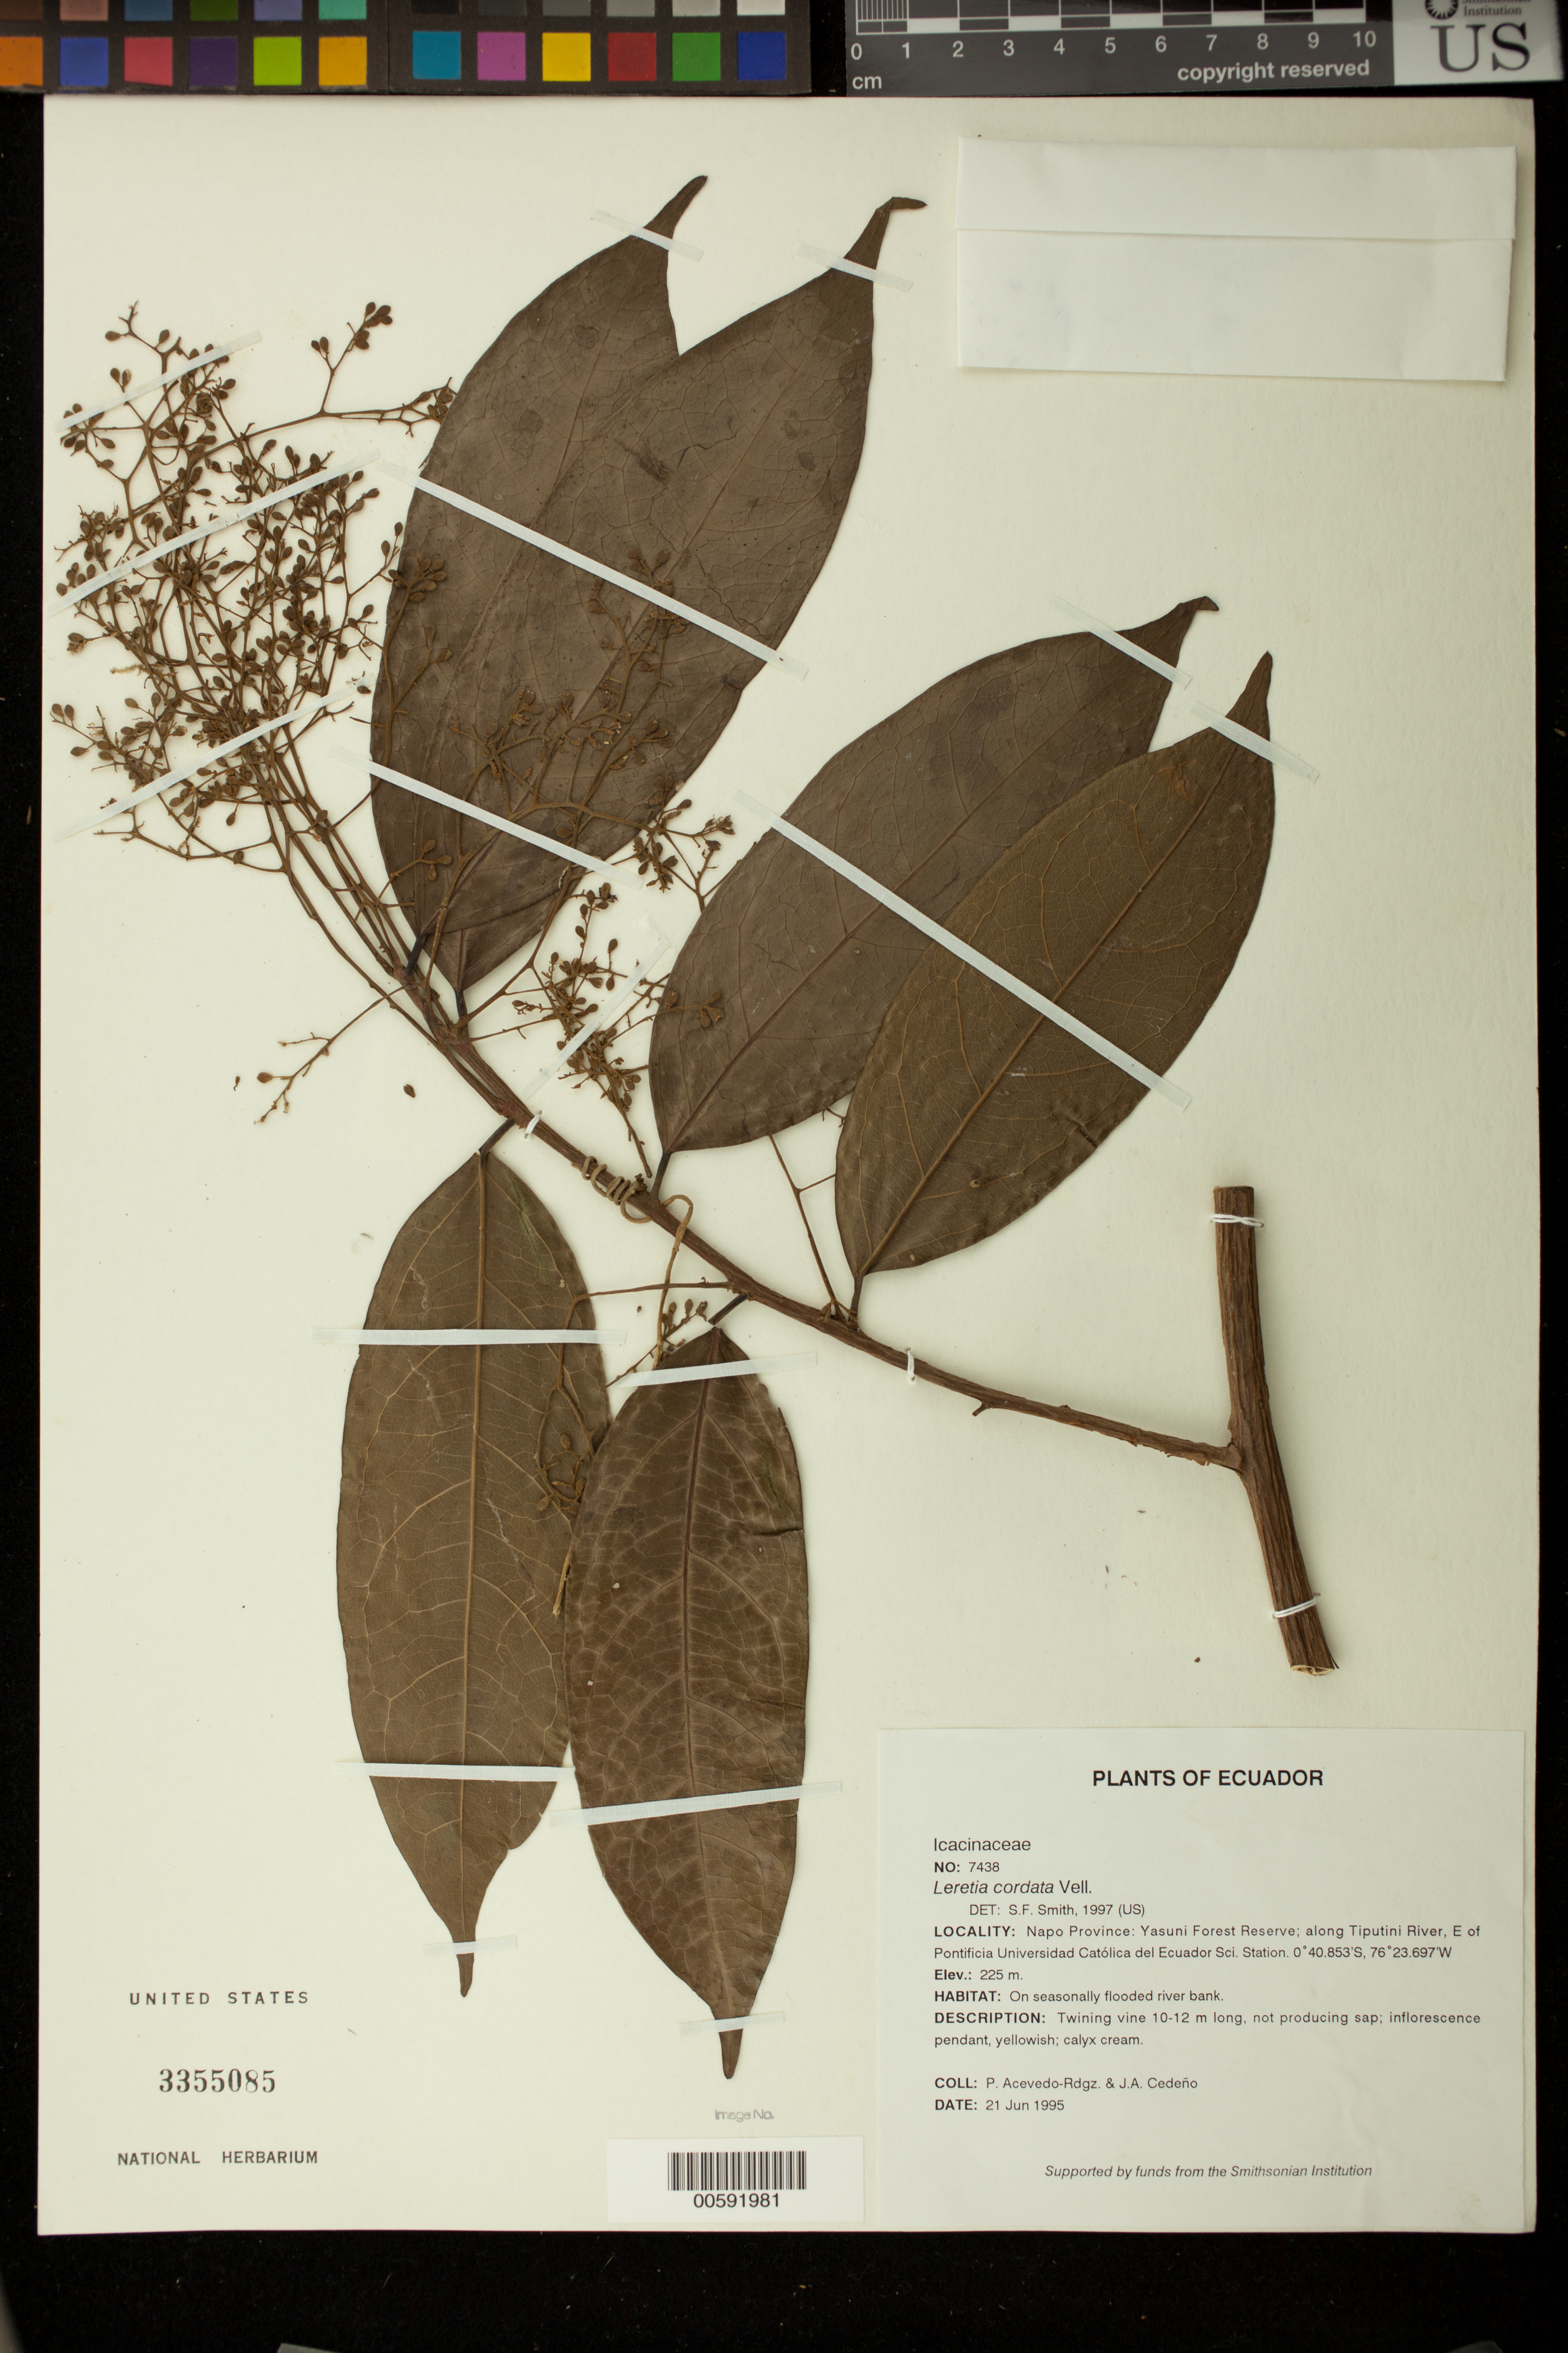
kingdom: Plantae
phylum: Tracheophyta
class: Magnoliopsida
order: Icacinales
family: Icacinaceae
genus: Leretia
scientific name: Leretia cordata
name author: Vell.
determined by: Smith, Stephen F., (US), NMNH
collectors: P. Acevedo-Rodr. & J. A. Cedeño M.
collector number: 7438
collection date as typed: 21 Jun 1995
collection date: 1995-06-21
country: Ecuador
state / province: Napo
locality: Napo Province: Yasuni Forest Reserve; along Tiputini River, E of Pontificia Universidad Católica del Ecuador Sci. Station.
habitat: On seasonally flooded river bank.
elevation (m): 225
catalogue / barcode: US 3355085